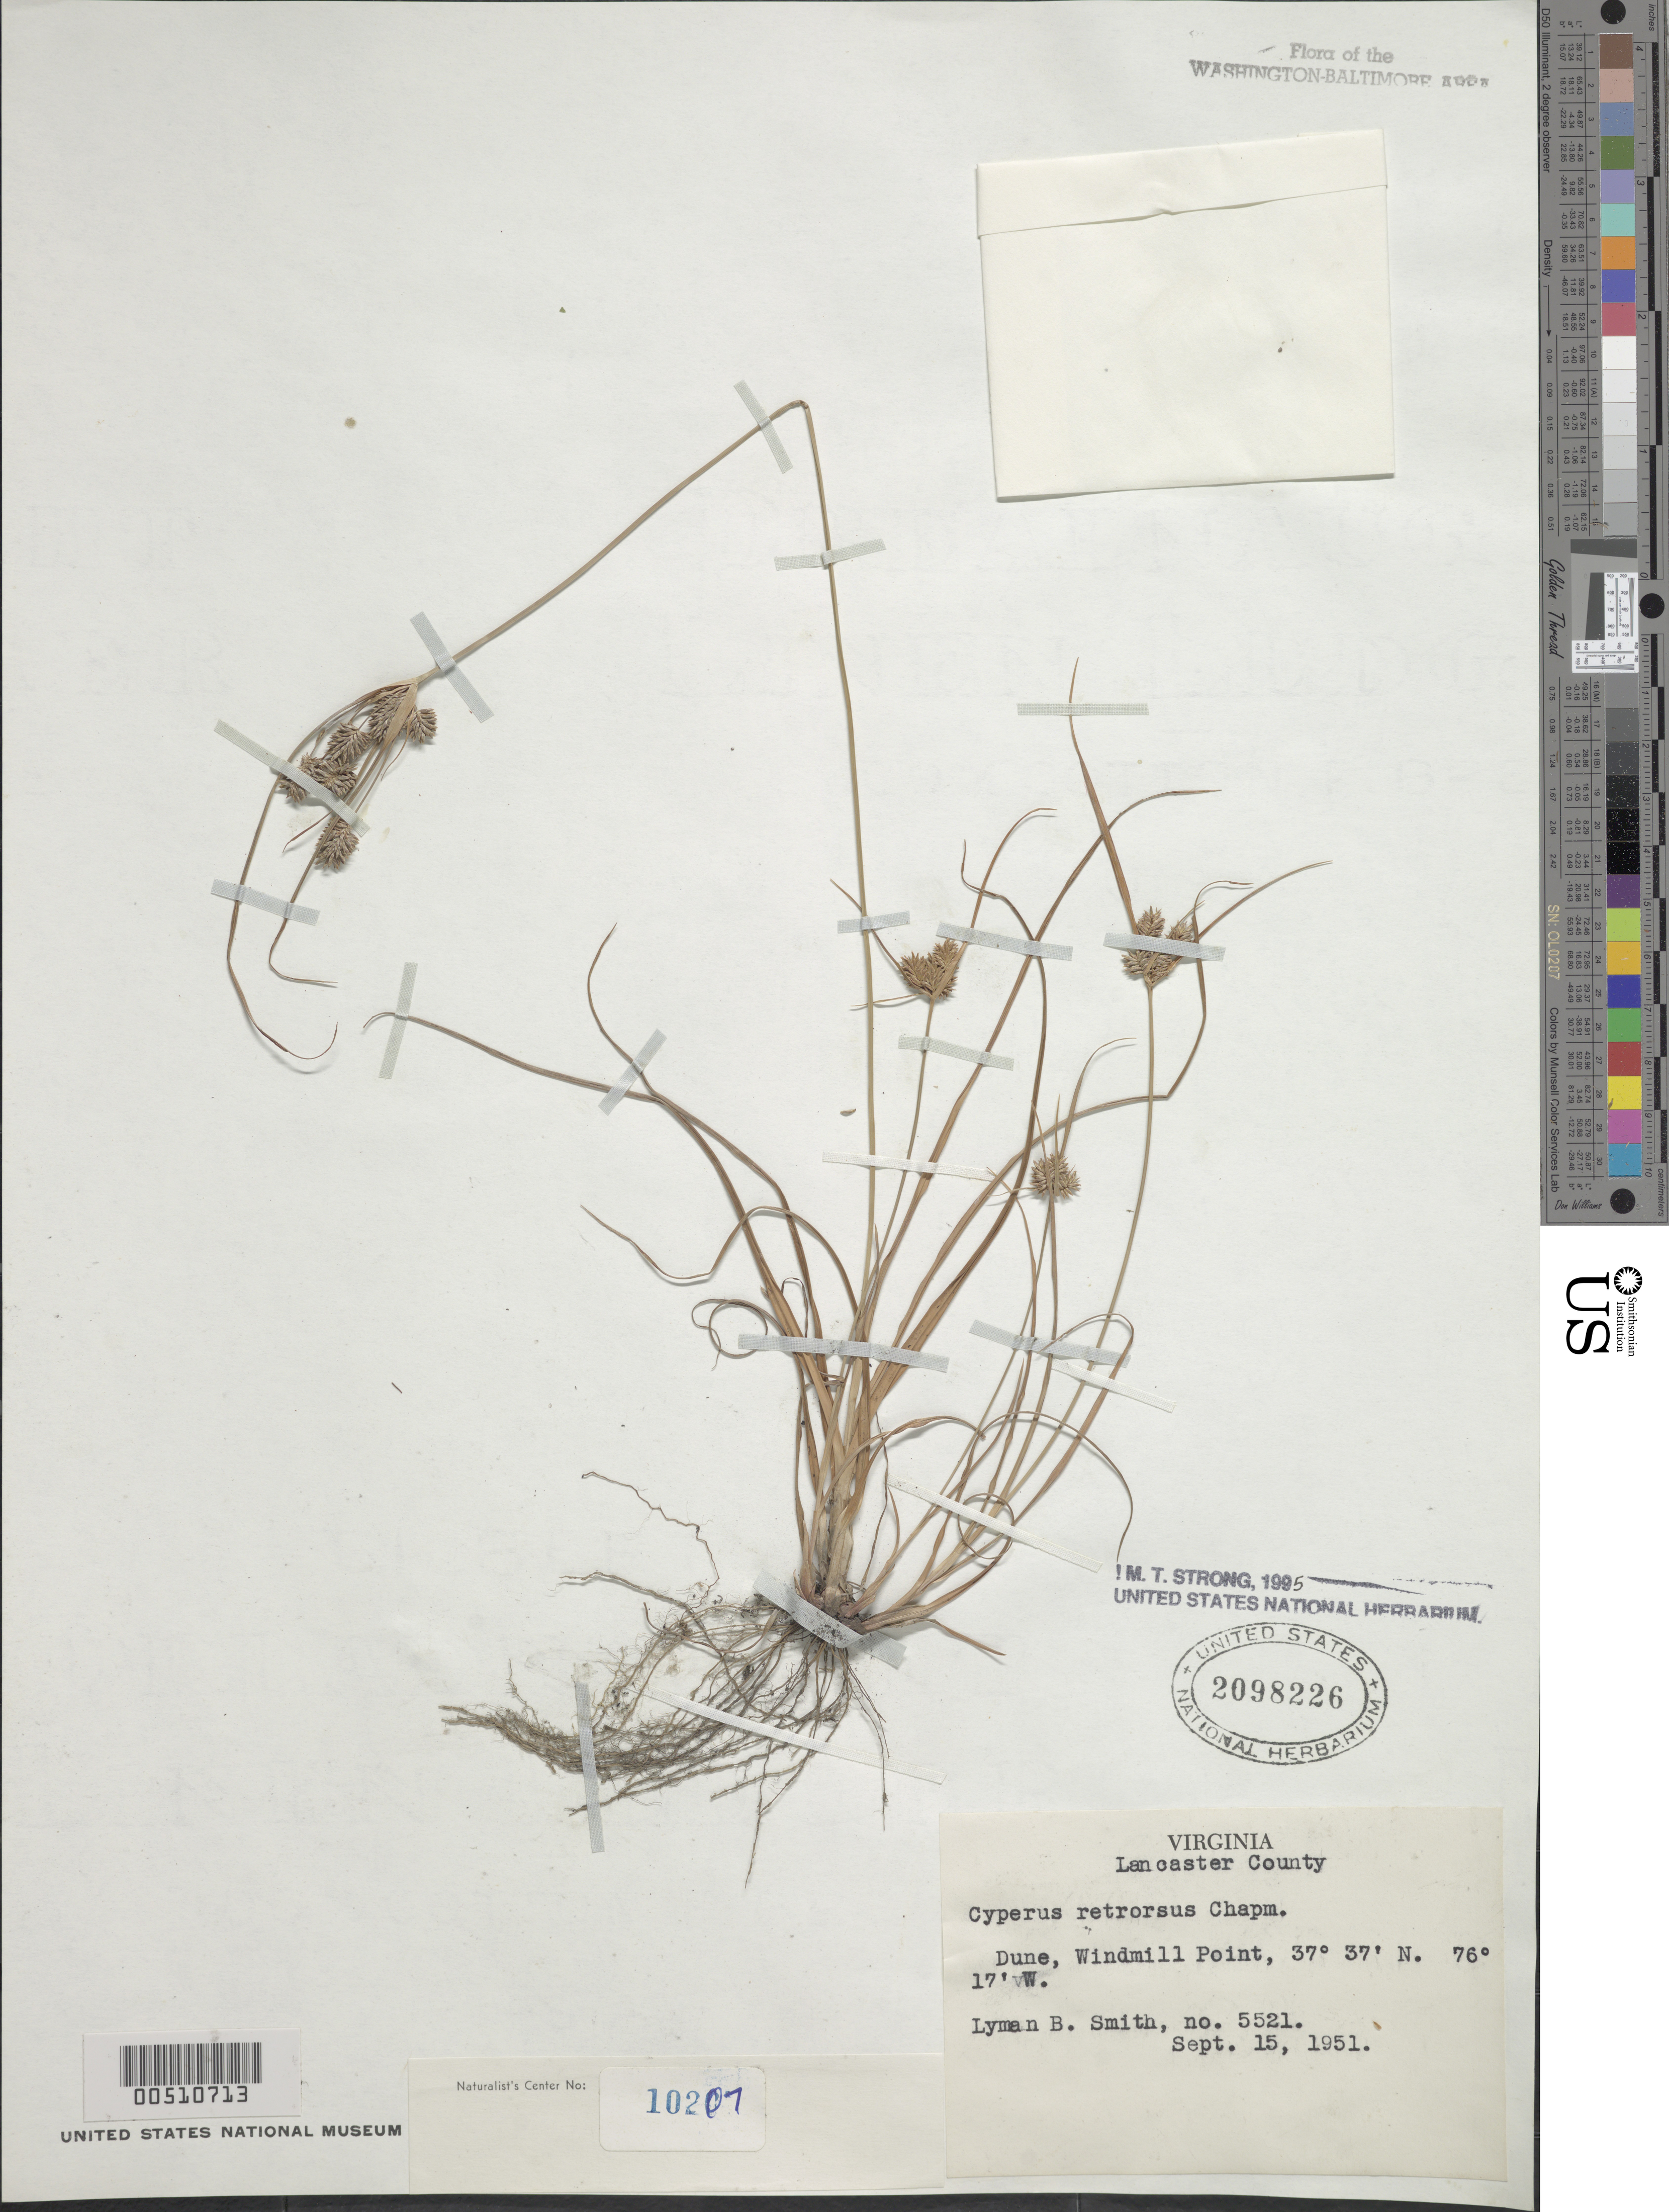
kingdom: Plantae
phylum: Tracheophyta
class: Liliopsida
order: Poales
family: Cyperaceae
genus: Cyperus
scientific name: Cyperus retrorsus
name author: Chapm.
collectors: L. Smith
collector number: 5521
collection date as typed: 15 Sep 1951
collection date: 1951-09-15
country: United States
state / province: Virginia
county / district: Lancaster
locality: Windmill Point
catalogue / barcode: US 2098226